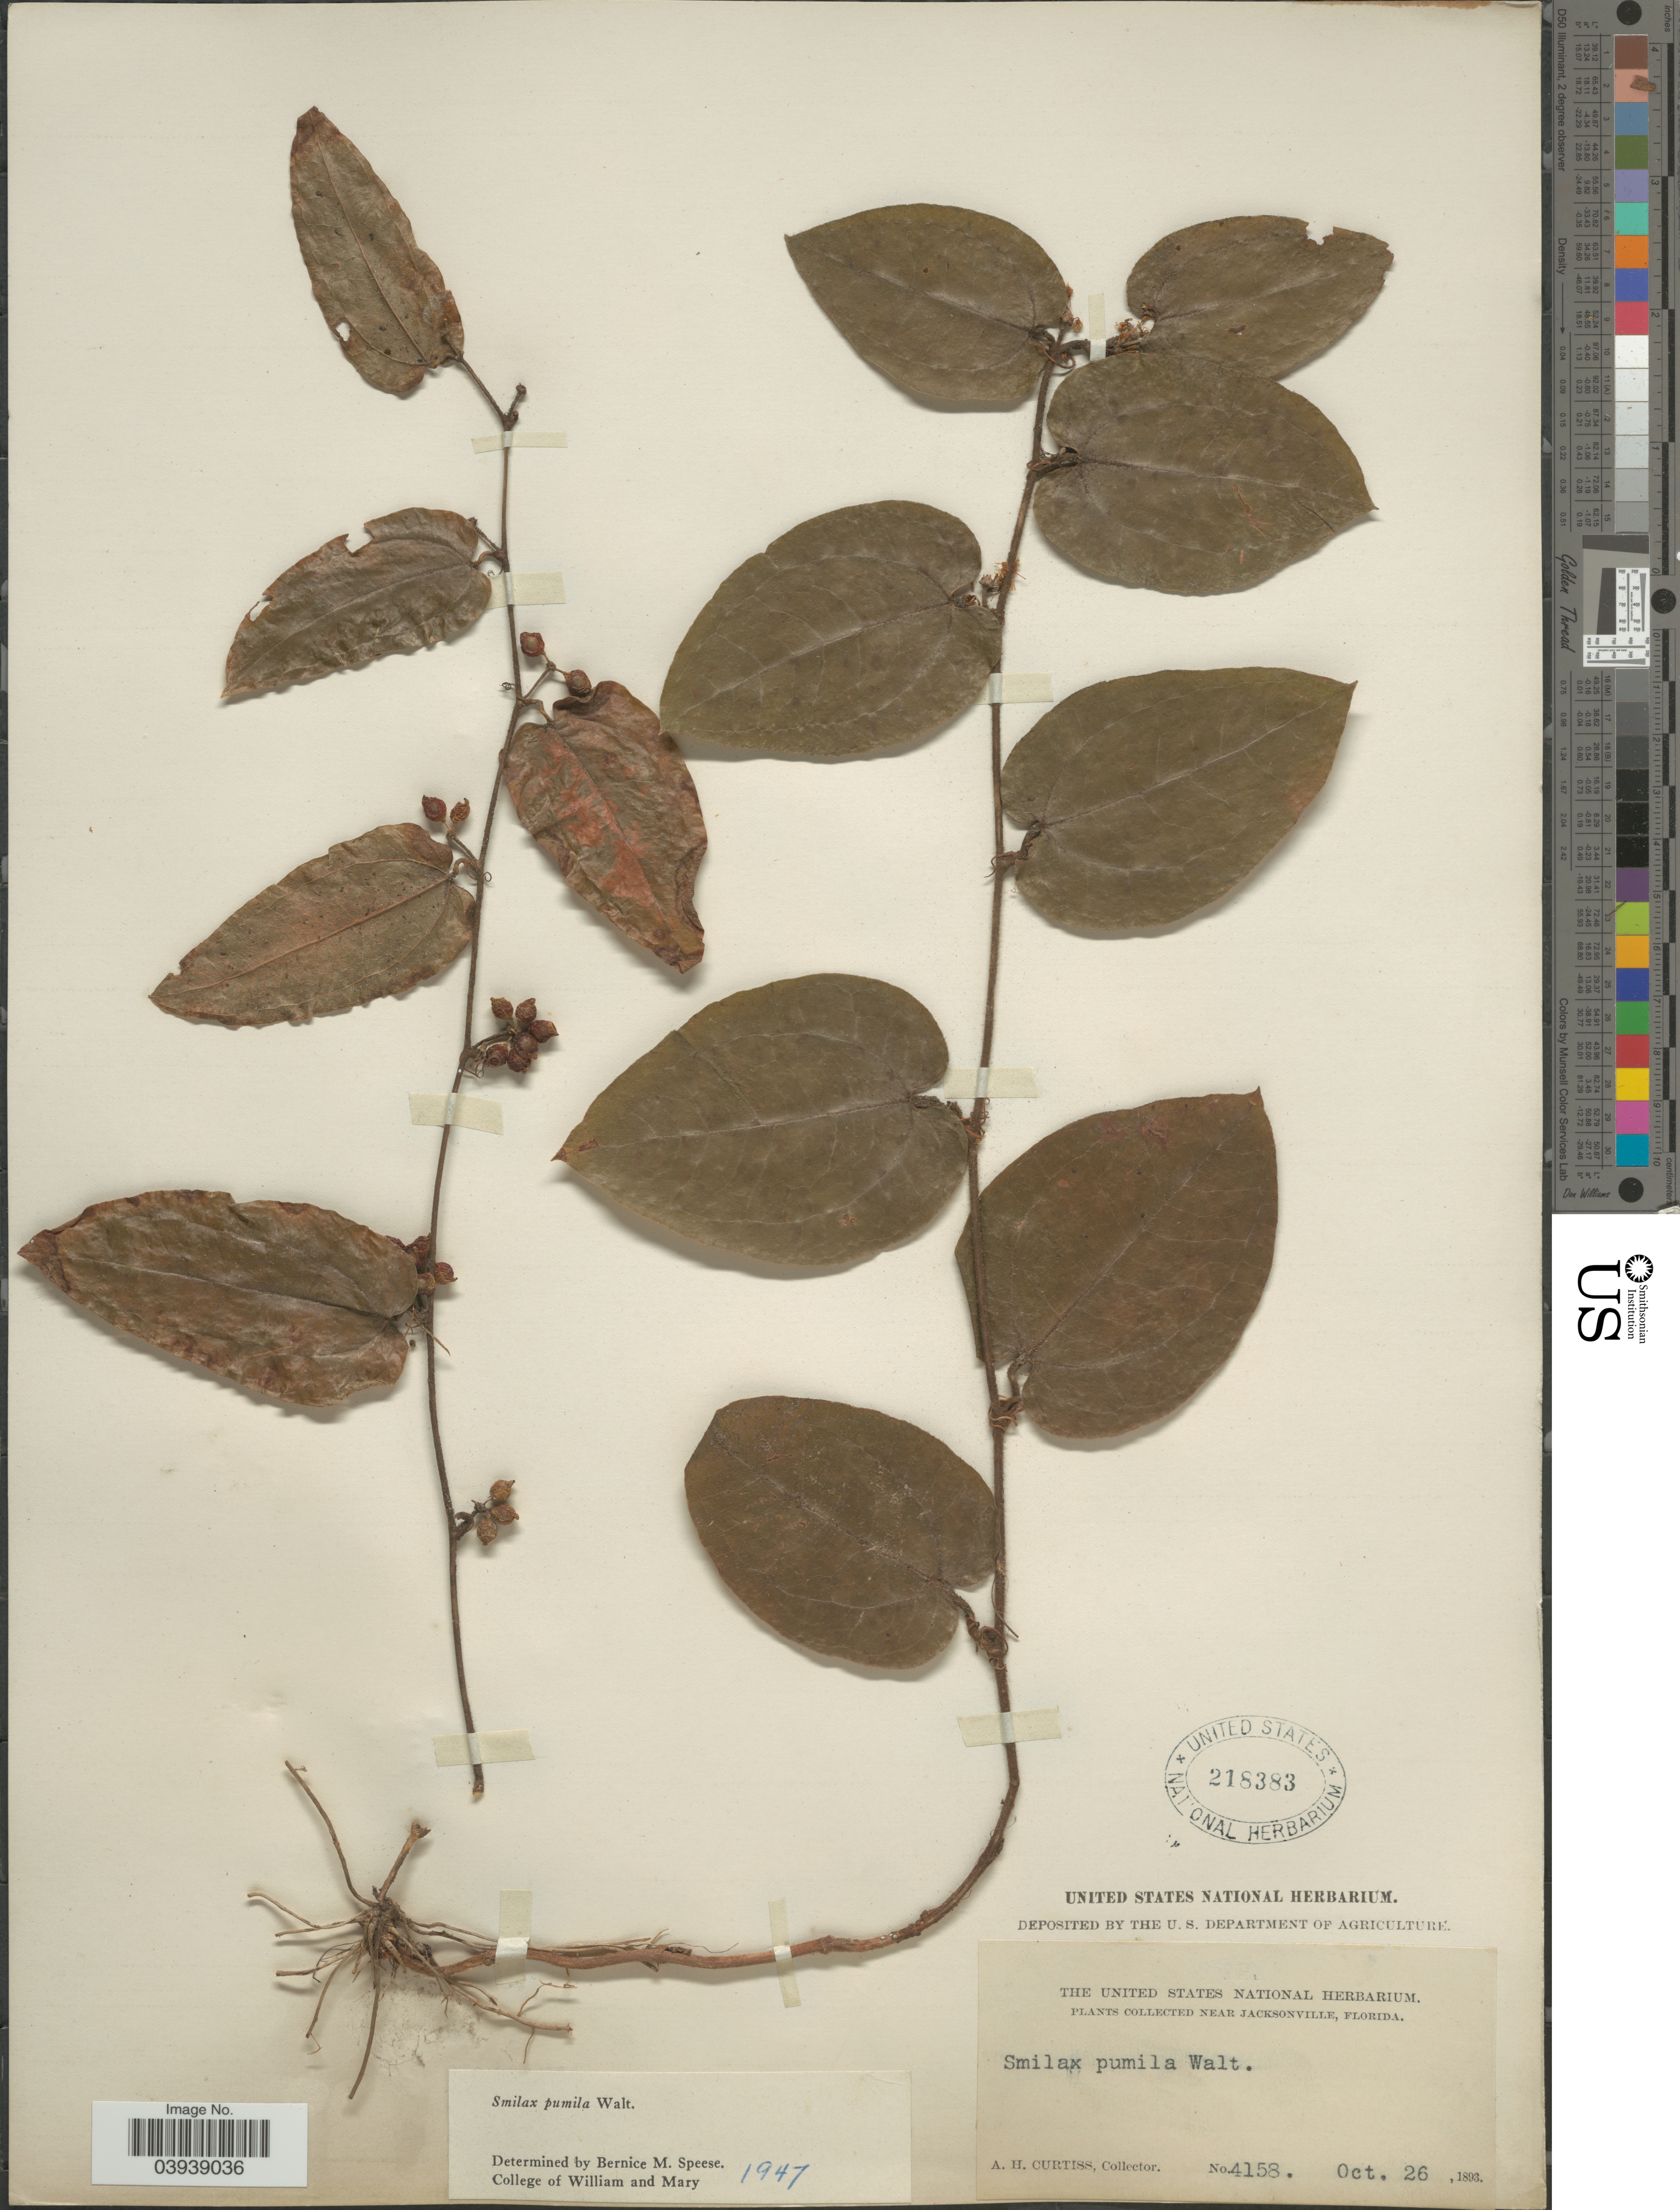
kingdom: Plantae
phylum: Tracheophyta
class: Liliopsida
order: Liliales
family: Smilacaceae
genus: Smilax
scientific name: Smilax pumila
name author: Walter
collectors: A. H. Curtiss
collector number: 4158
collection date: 1893-10-26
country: United States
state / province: Florida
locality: Near Jacksonville.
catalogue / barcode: US 218383